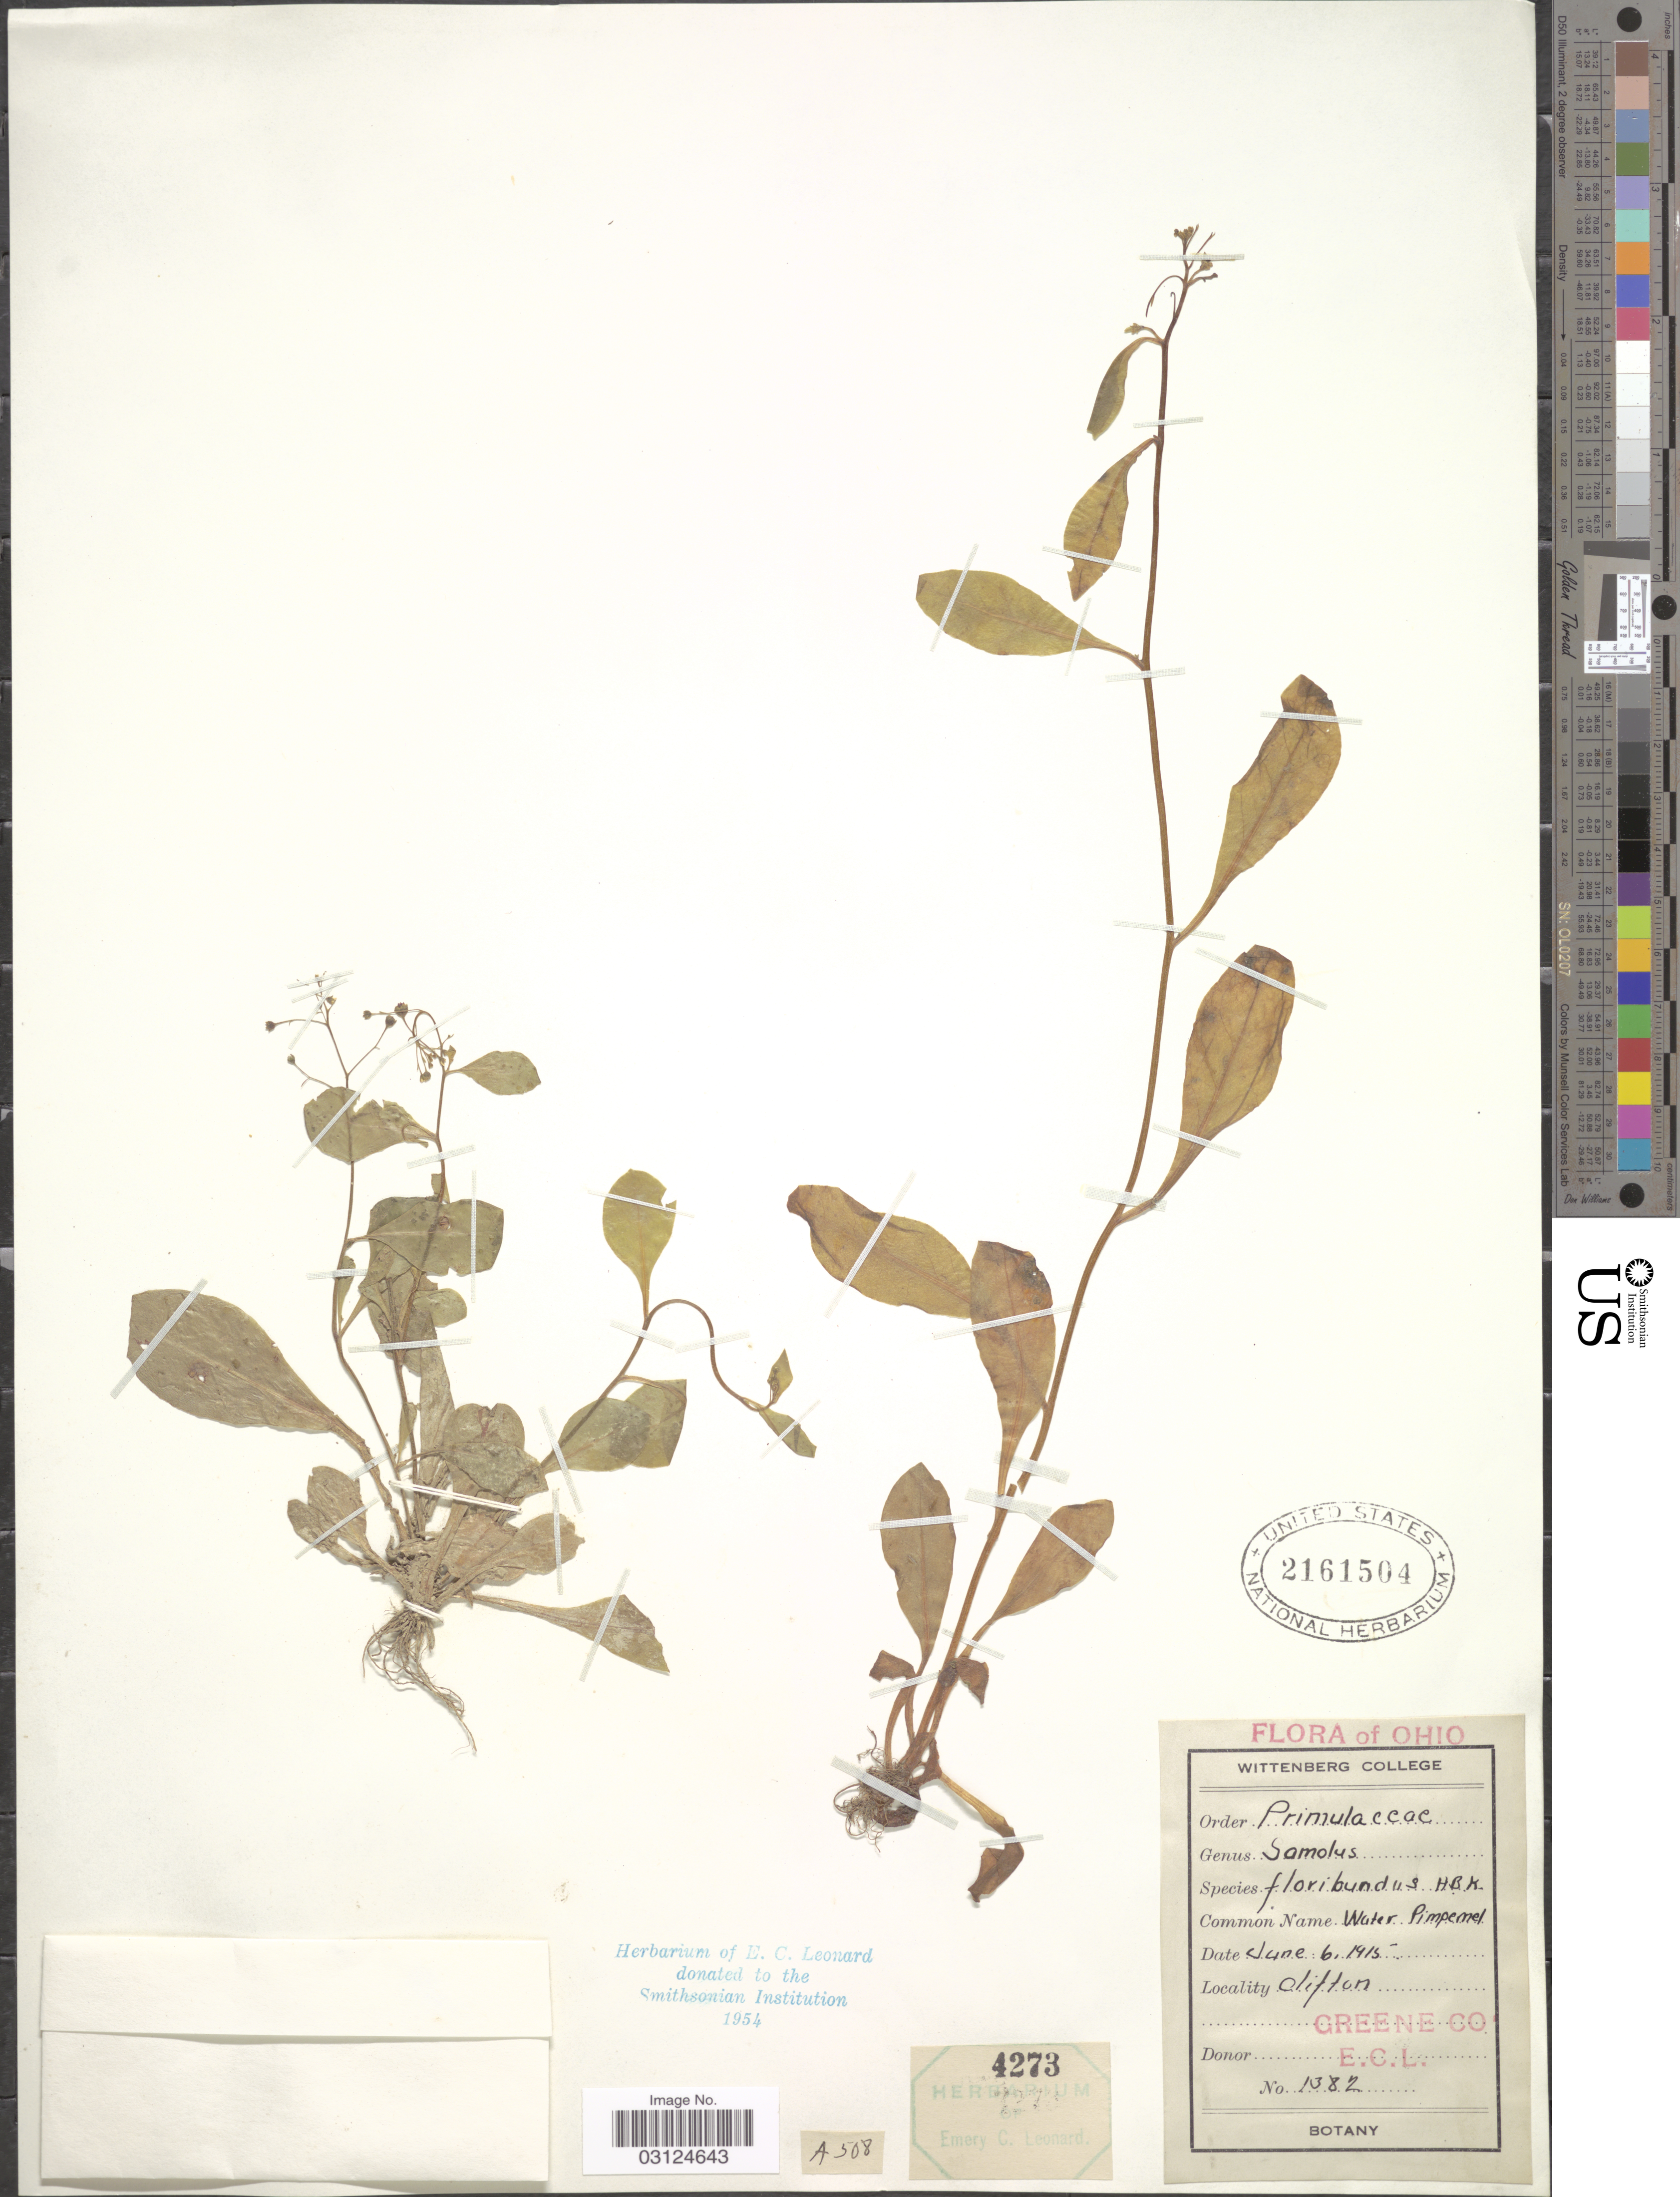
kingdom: Plantae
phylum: Tracheophyta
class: Magnoliopsida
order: Ericales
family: Primulaceae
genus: Samolus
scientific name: Samolus parviflorus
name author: Raf.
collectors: E. C. Leonard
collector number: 1382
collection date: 1915-06-06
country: United States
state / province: Ohio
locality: Clifton. Greene Co.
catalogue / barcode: US 2161504